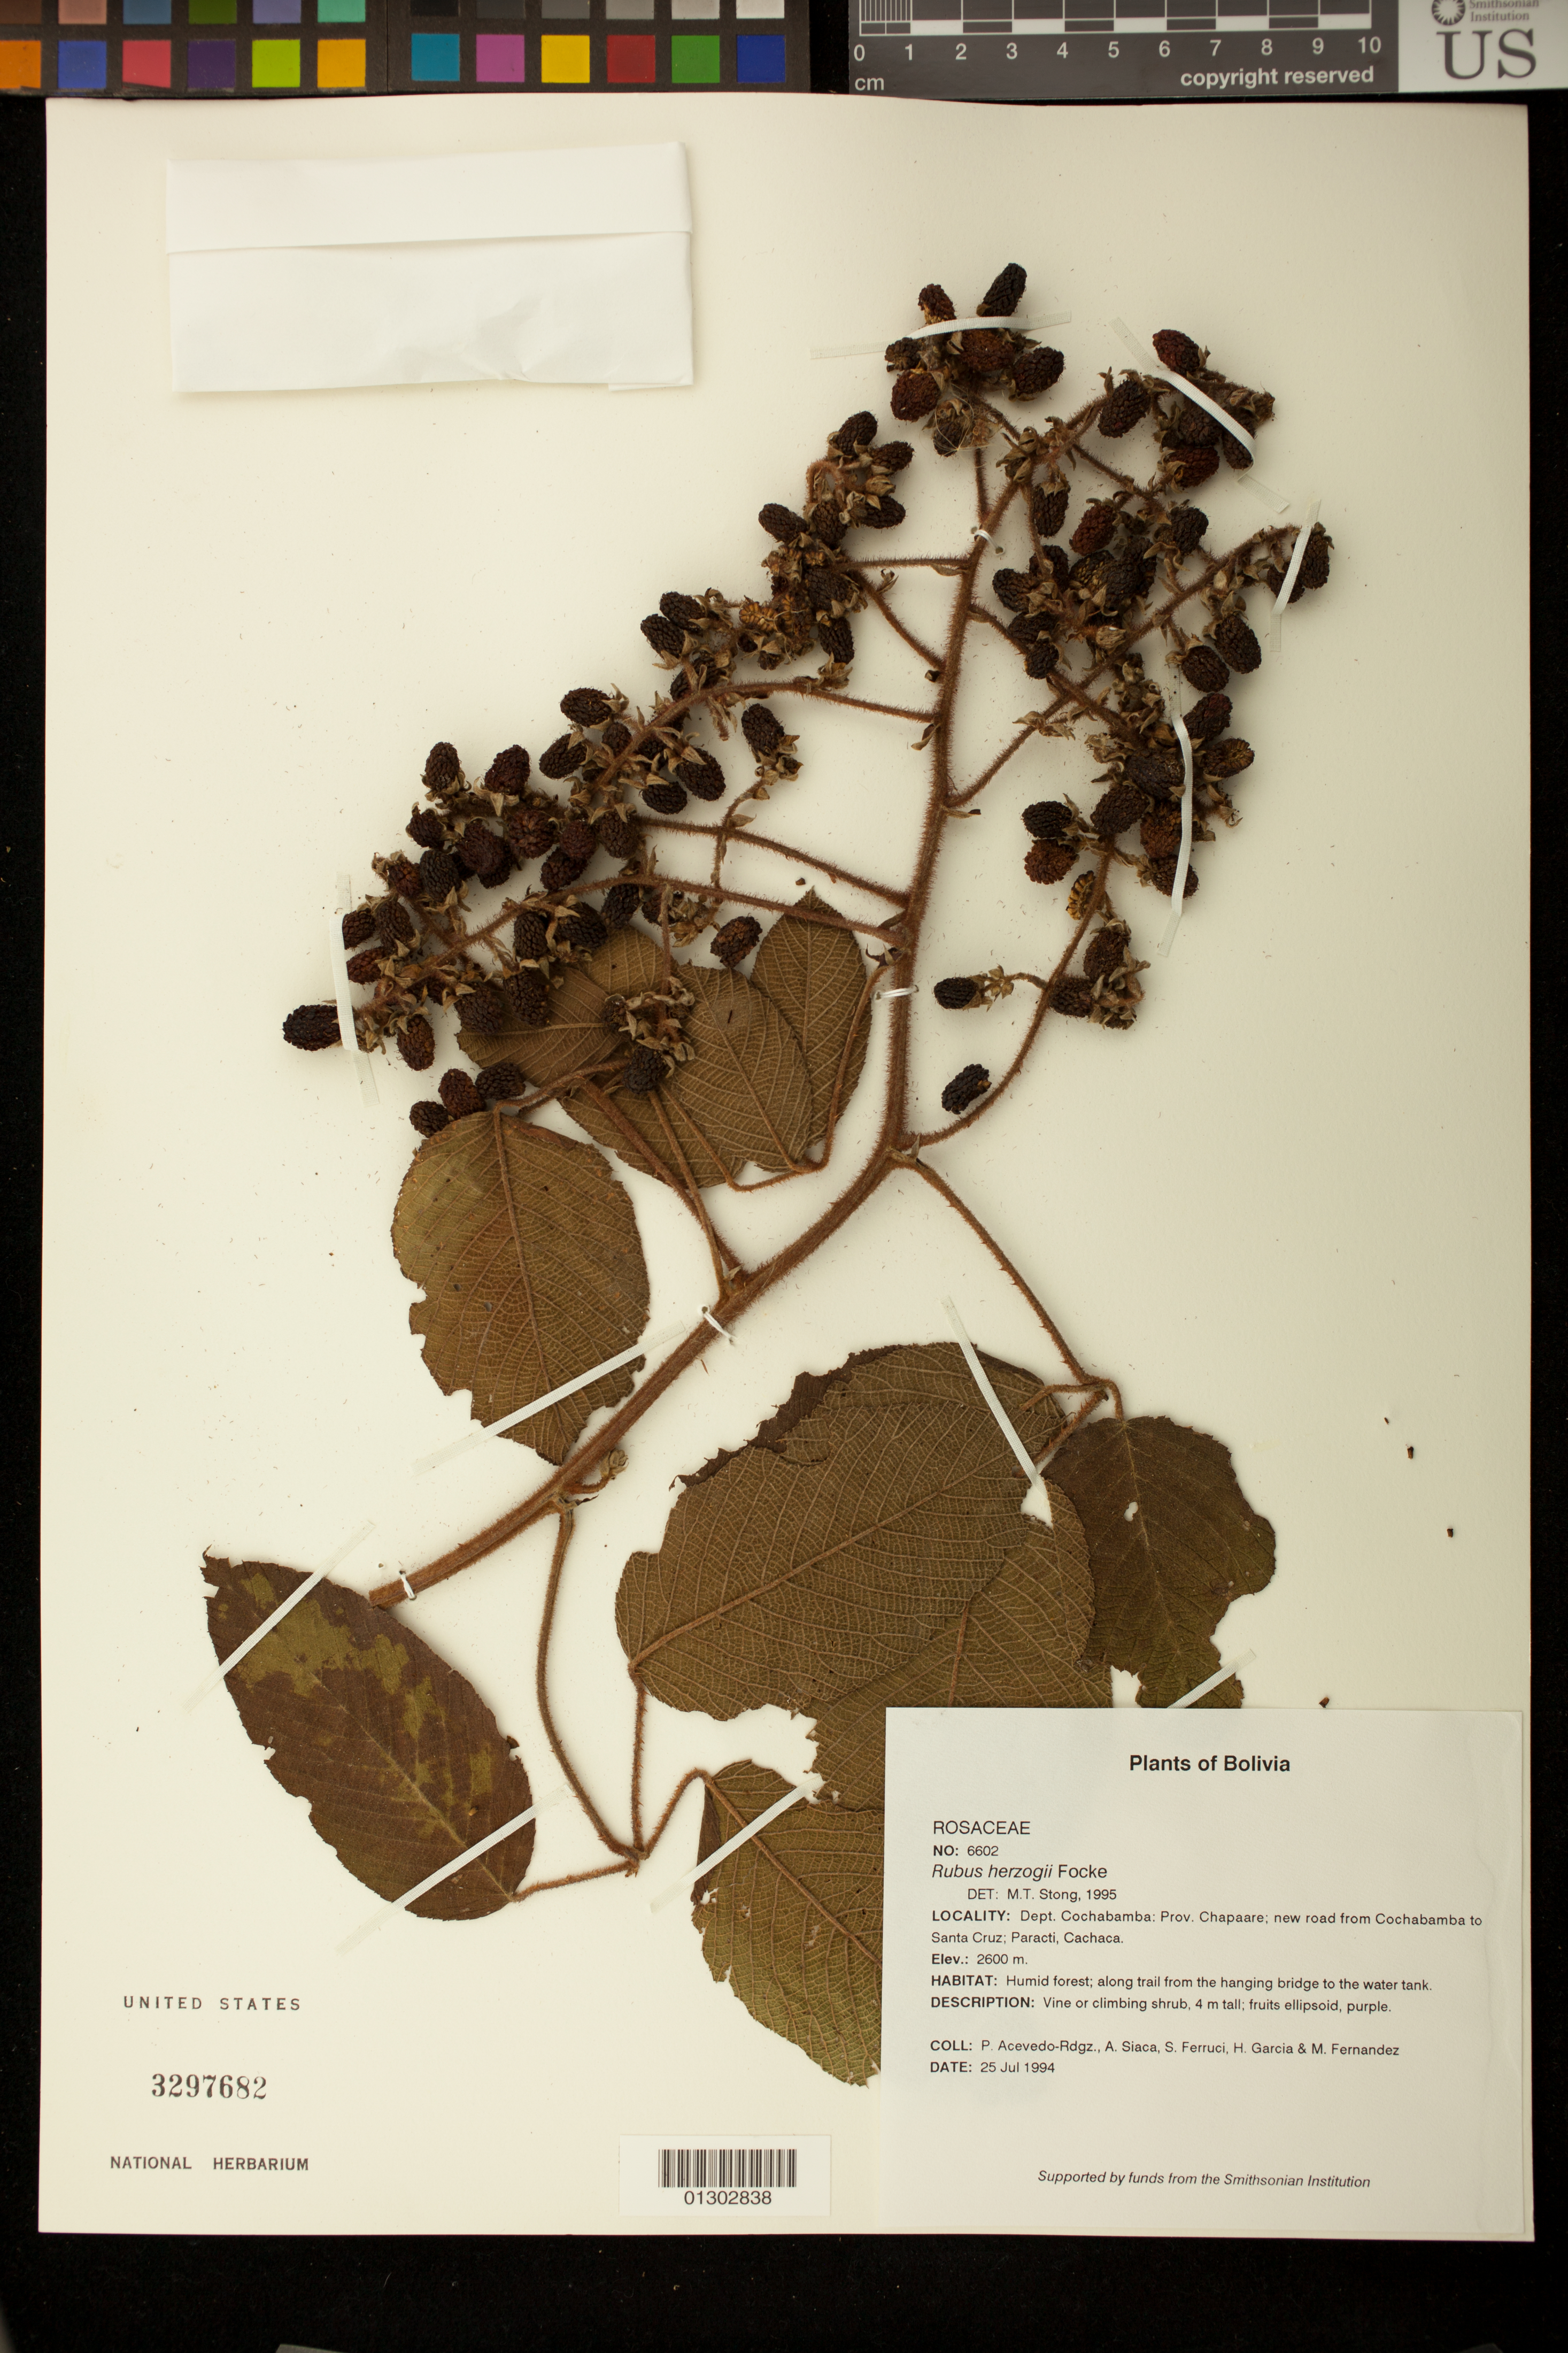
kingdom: Plantae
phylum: Tracheophyta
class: Magnoliopsida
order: Rosales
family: Rosaceae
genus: Rubus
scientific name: Rubus herzogii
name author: Focke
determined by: Strong, M. T., (US), Smithsonian Institution - National Museum of Natural History (UNITED STATES)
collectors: P. Acevedo-Rodr., A. Siaca, S. Ferrucci, H. Garcia & M. Fernández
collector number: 6602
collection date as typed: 25 Jul 1994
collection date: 1994-07-25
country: Bolivia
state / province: Cochabamba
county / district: Chapaare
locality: Depart. Cochabamba; Prov. Chapaare; new road from Cochabamba to Santa Cruz; Paracti, Cachaca.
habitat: Humid forest; along trail from the hanging bridge to the water tank.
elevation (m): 2600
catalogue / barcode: US 3297682